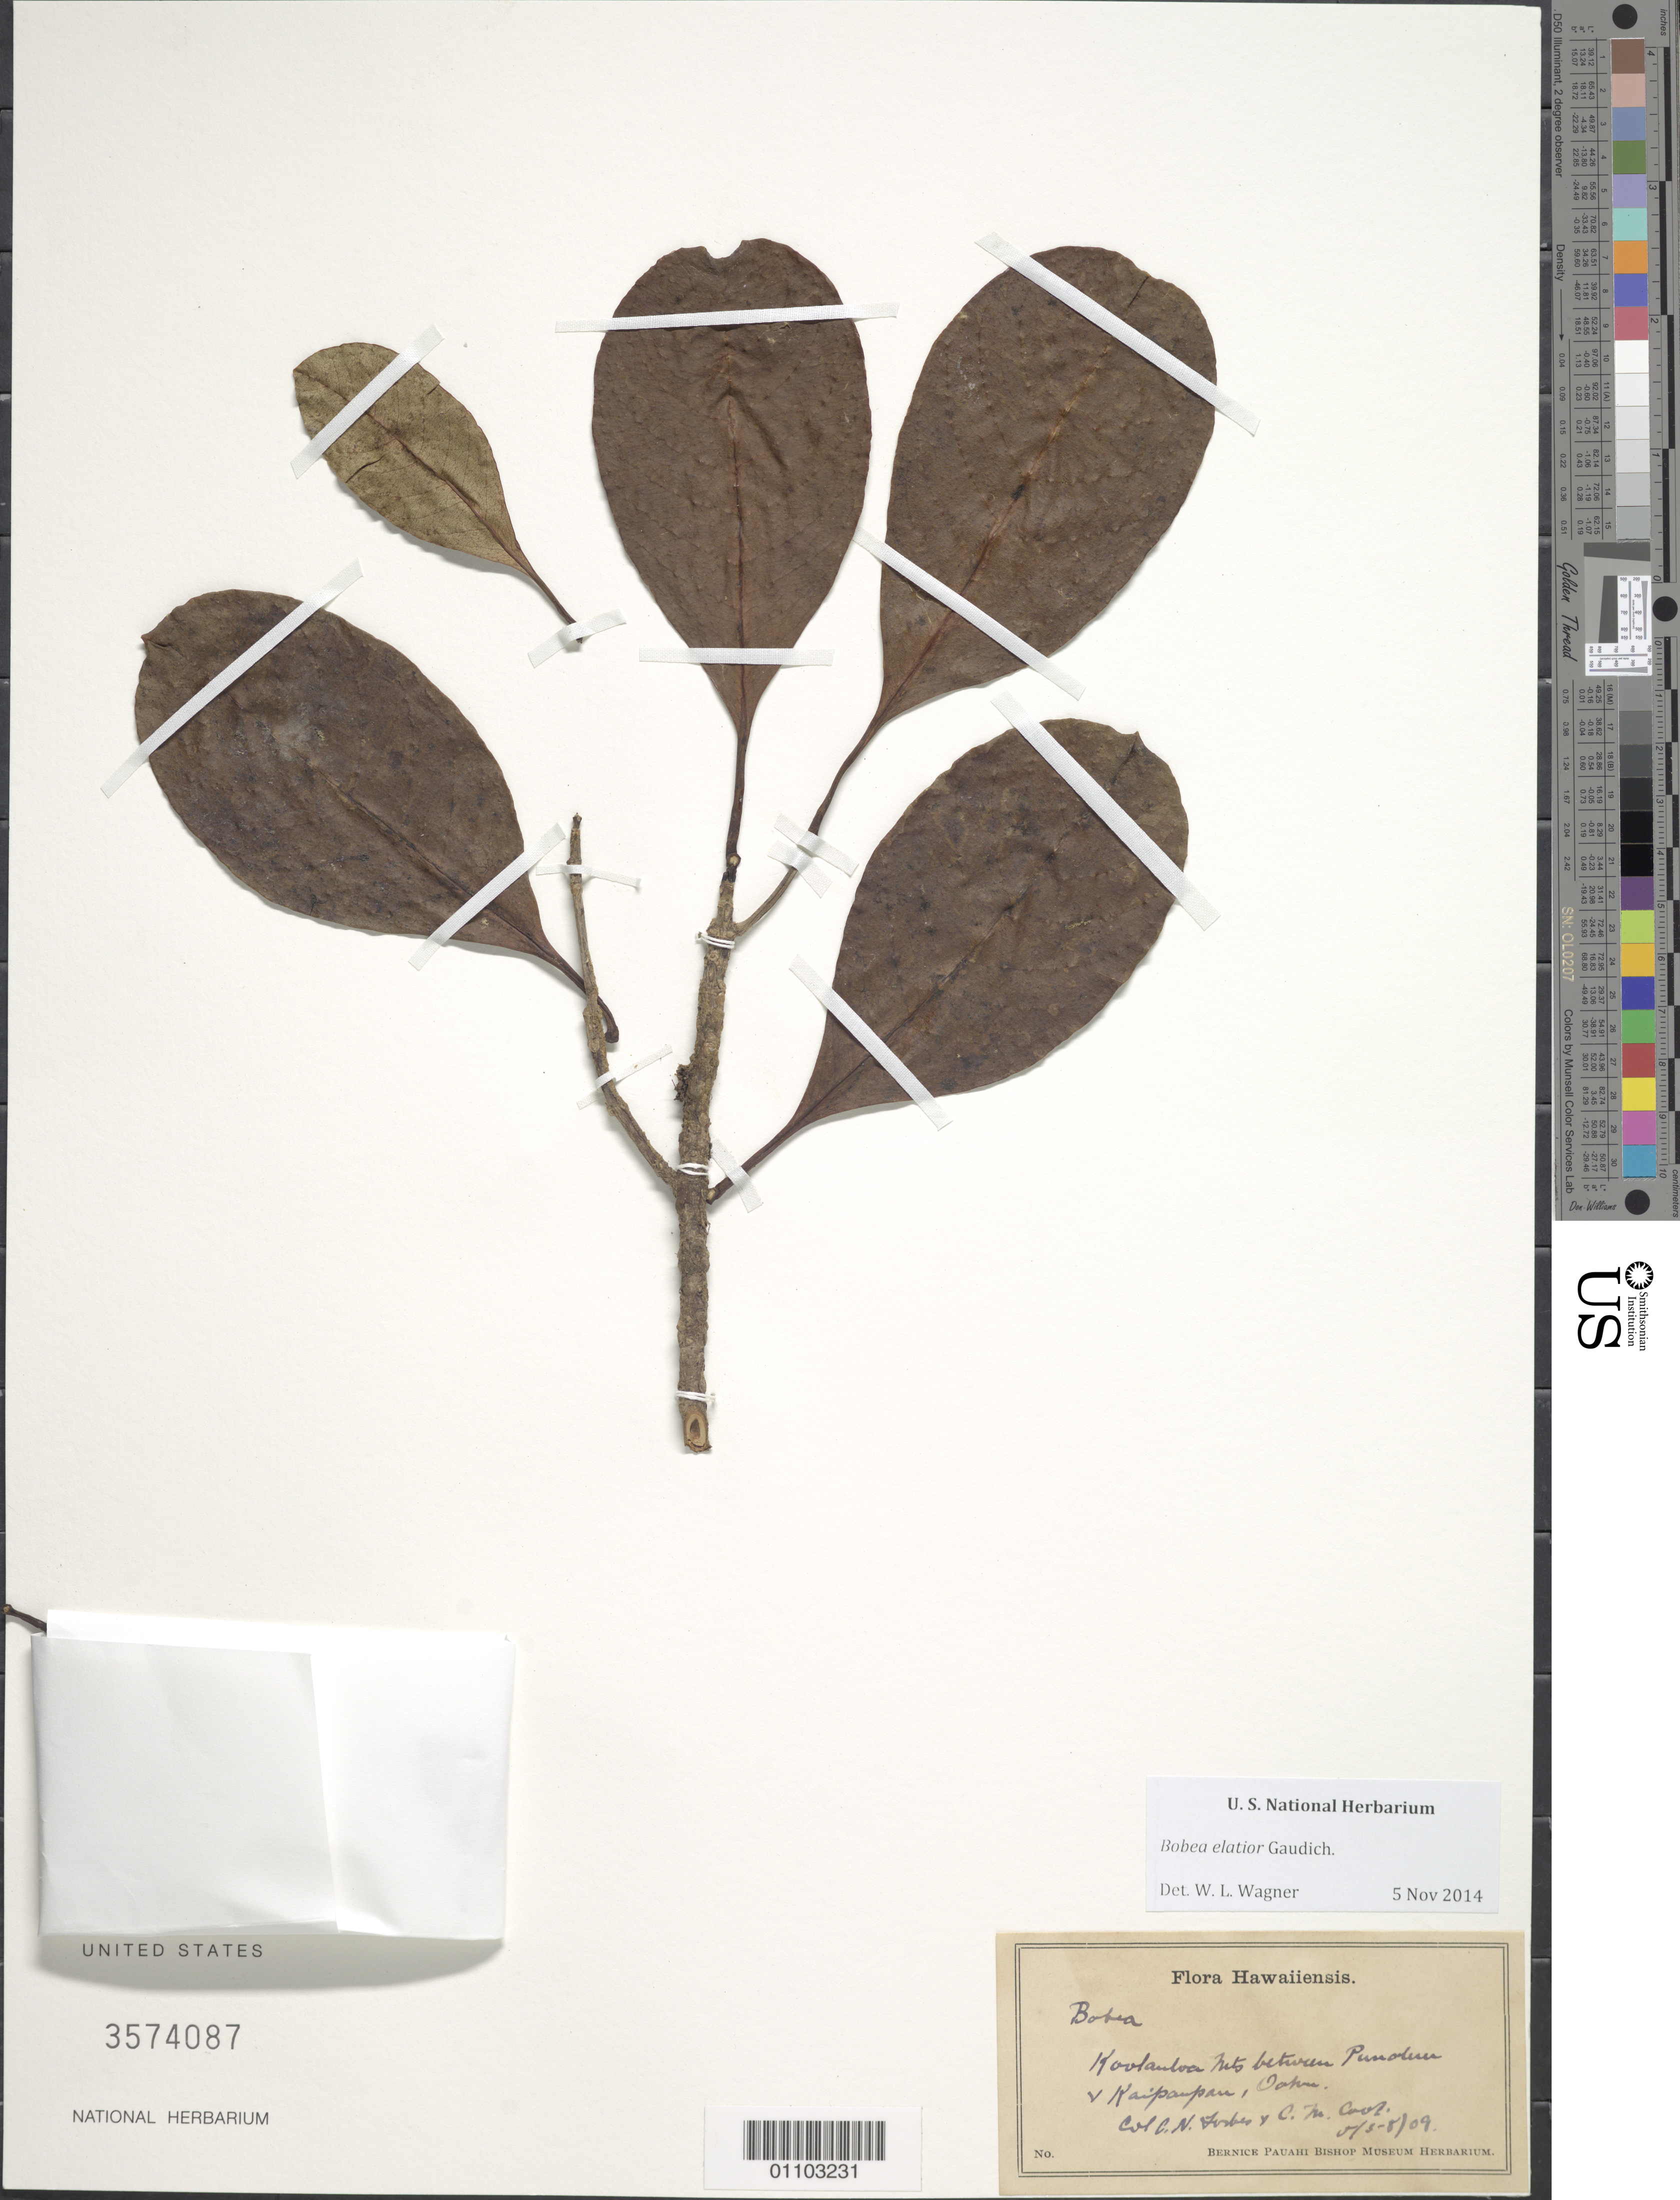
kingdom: Plantae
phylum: Tracheophyta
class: Magnoliopsida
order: Gentianales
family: Rubiaceae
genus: Bobea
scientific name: Bobea elatior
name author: Gaudich.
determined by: Wagner, W. L., (BOT), Smithsonian Institution - National Museum of Natural History (UNITED STATES)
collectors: C. N. Forbes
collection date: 1909-05-03/1909-05-08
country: United States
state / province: Hawaii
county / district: Honolulu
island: Oahu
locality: Koolauloa Mts., between Punaluu and Kaipaupau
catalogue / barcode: US 3574087